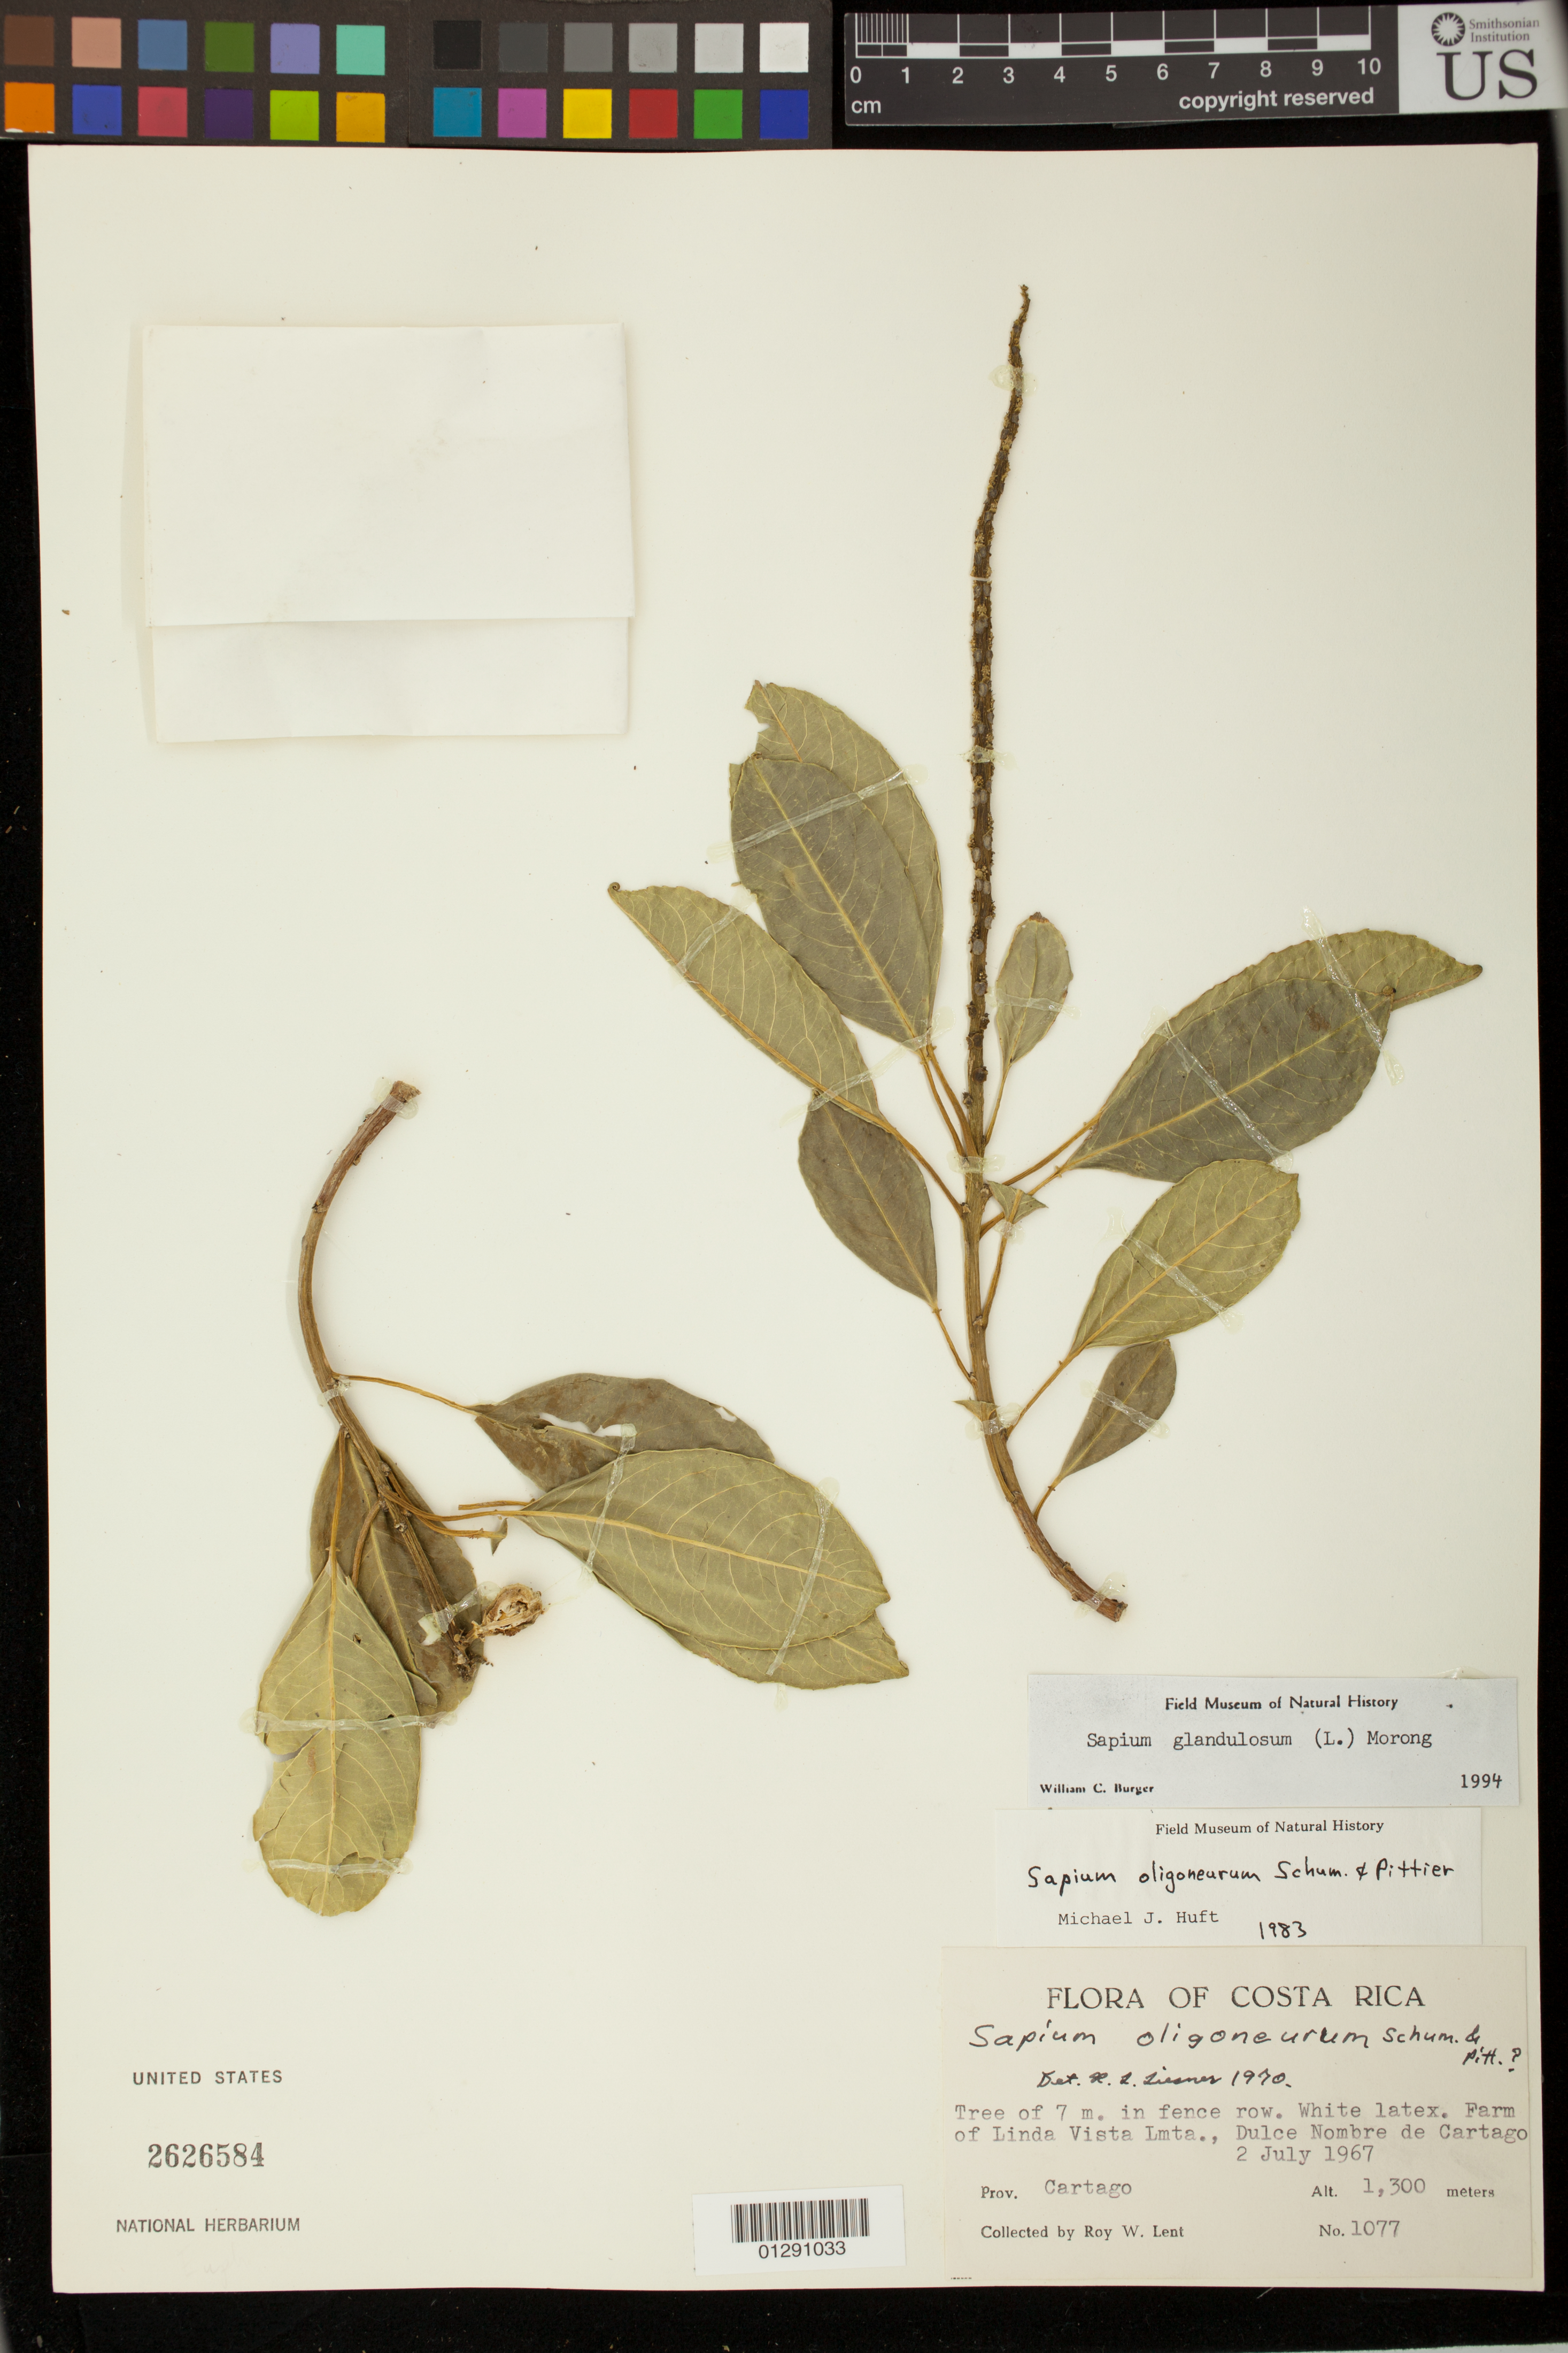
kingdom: Plantae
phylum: Tracheophyta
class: Magnoliopsida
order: Malpighiales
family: Euphorbiaceae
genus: Sapium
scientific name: Sapium glandulosum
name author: (L.) Morong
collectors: R. W. Lent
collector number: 1077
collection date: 1967-07-02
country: Costa Rica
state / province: Cartago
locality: Farm of Linda Vista Lmta., Dulce Nombre de Cartago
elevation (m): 1300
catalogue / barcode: US 2626584